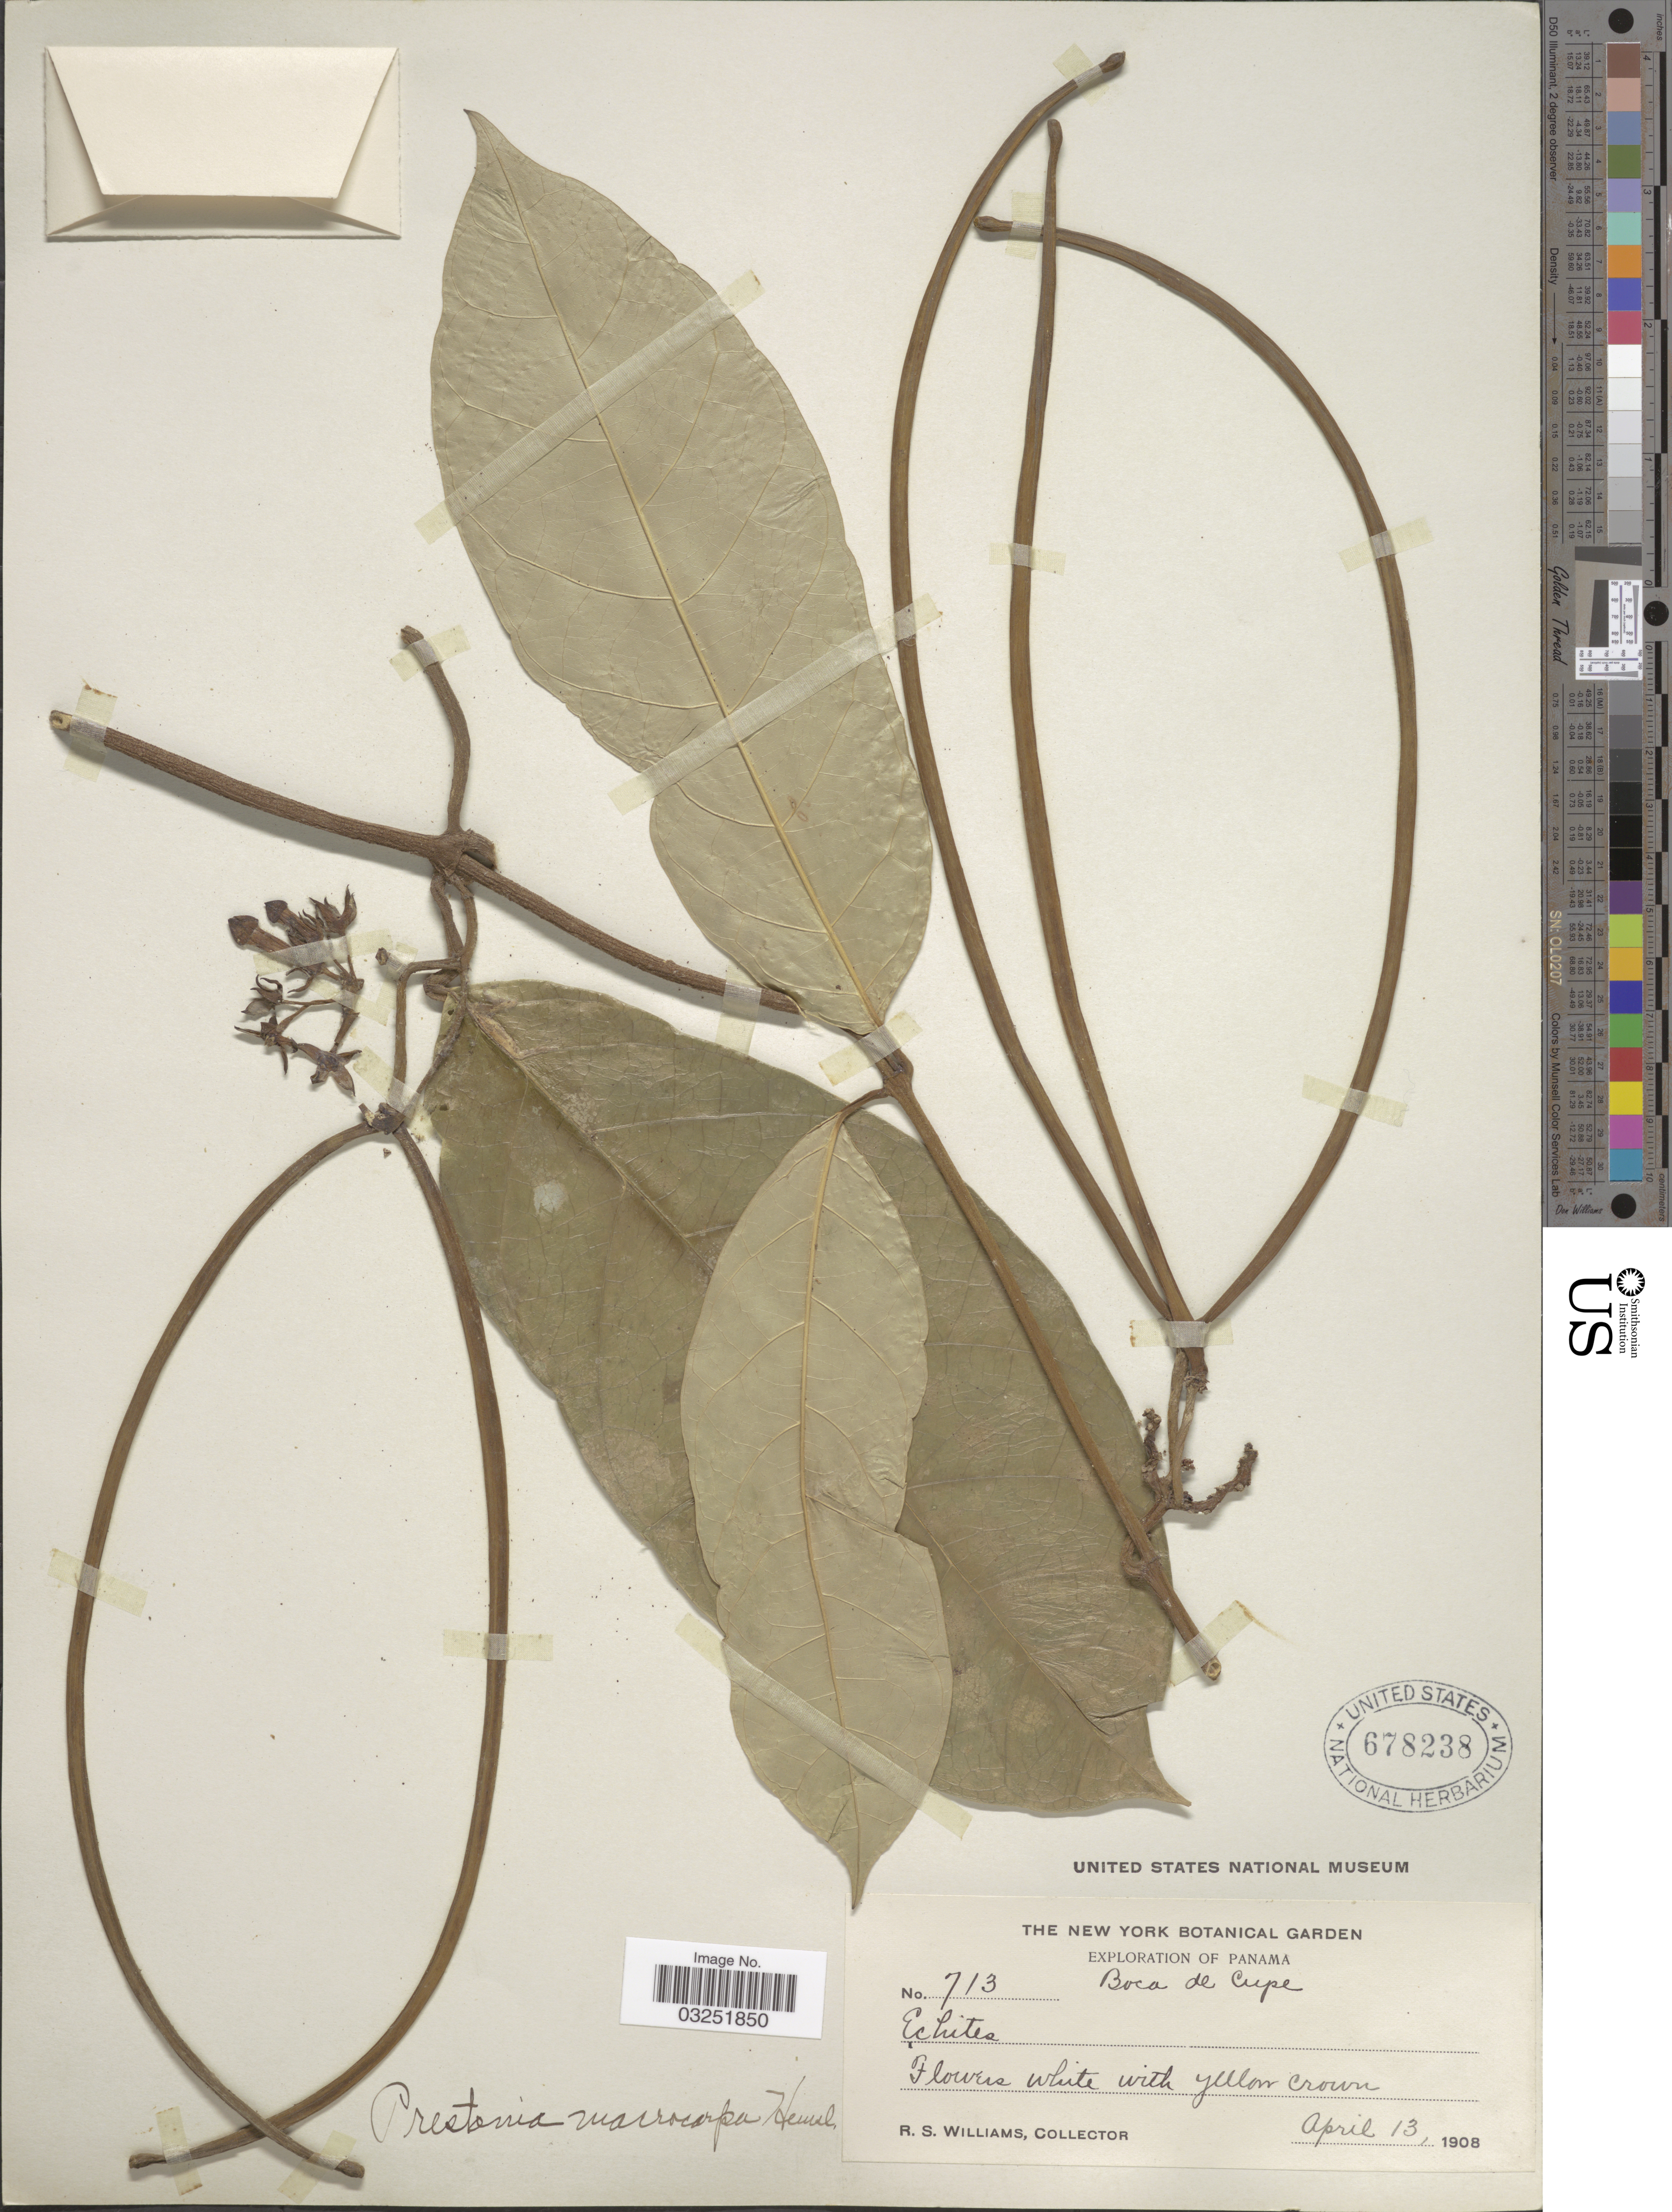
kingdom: Plantae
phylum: Tracheophyta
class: Magnoliopsida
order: Gentianales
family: Apocynaceae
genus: Prestonia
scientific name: Prestonia portobellensis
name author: (Beurl.) Woodson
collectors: R. S. Williams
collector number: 713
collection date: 1908-04-13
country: Panama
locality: Boca de Cupe.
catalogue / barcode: US 678238